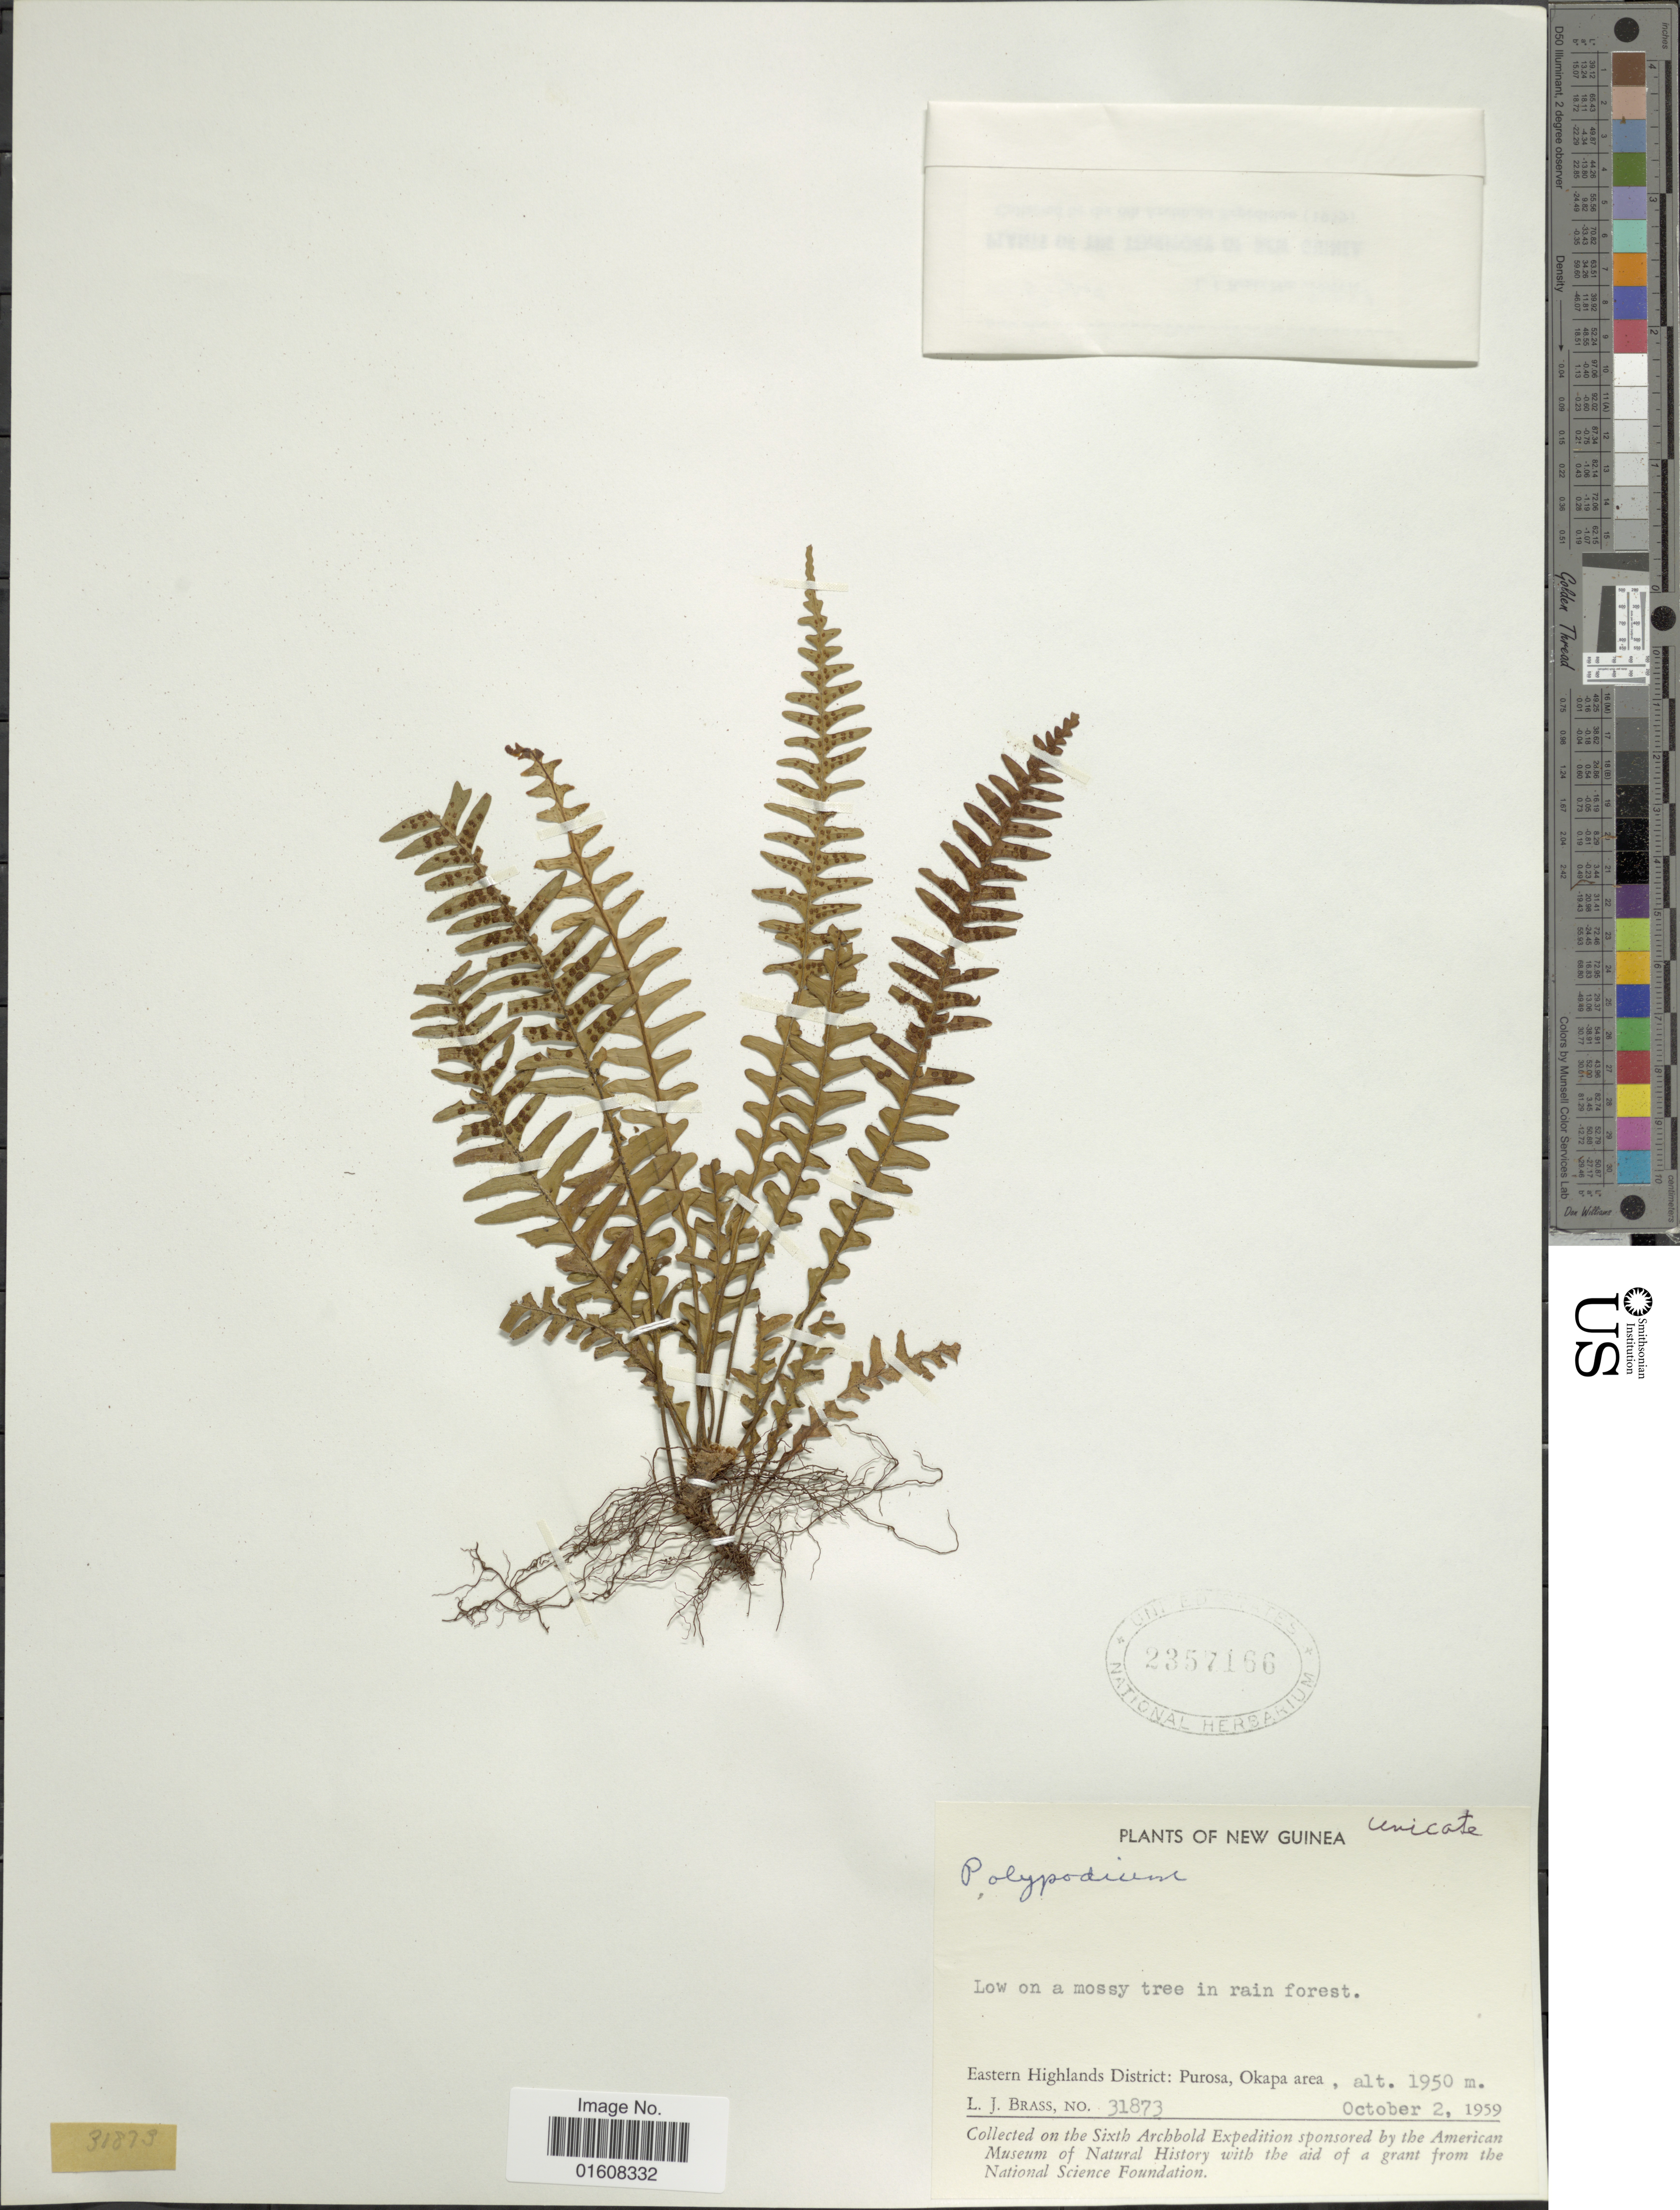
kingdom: Plantae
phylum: Tracheophyta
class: Polypodiopsida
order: Polypodiales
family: Polypodiaceae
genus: Grammitis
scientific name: Grammitis sp.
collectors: L. J. Brass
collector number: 31873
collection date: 1959-10-02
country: Papua New Guinea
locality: New Guinea. Eastern Highlands District: Purosa, Okapa area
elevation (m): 1950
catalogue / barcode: US 2357166